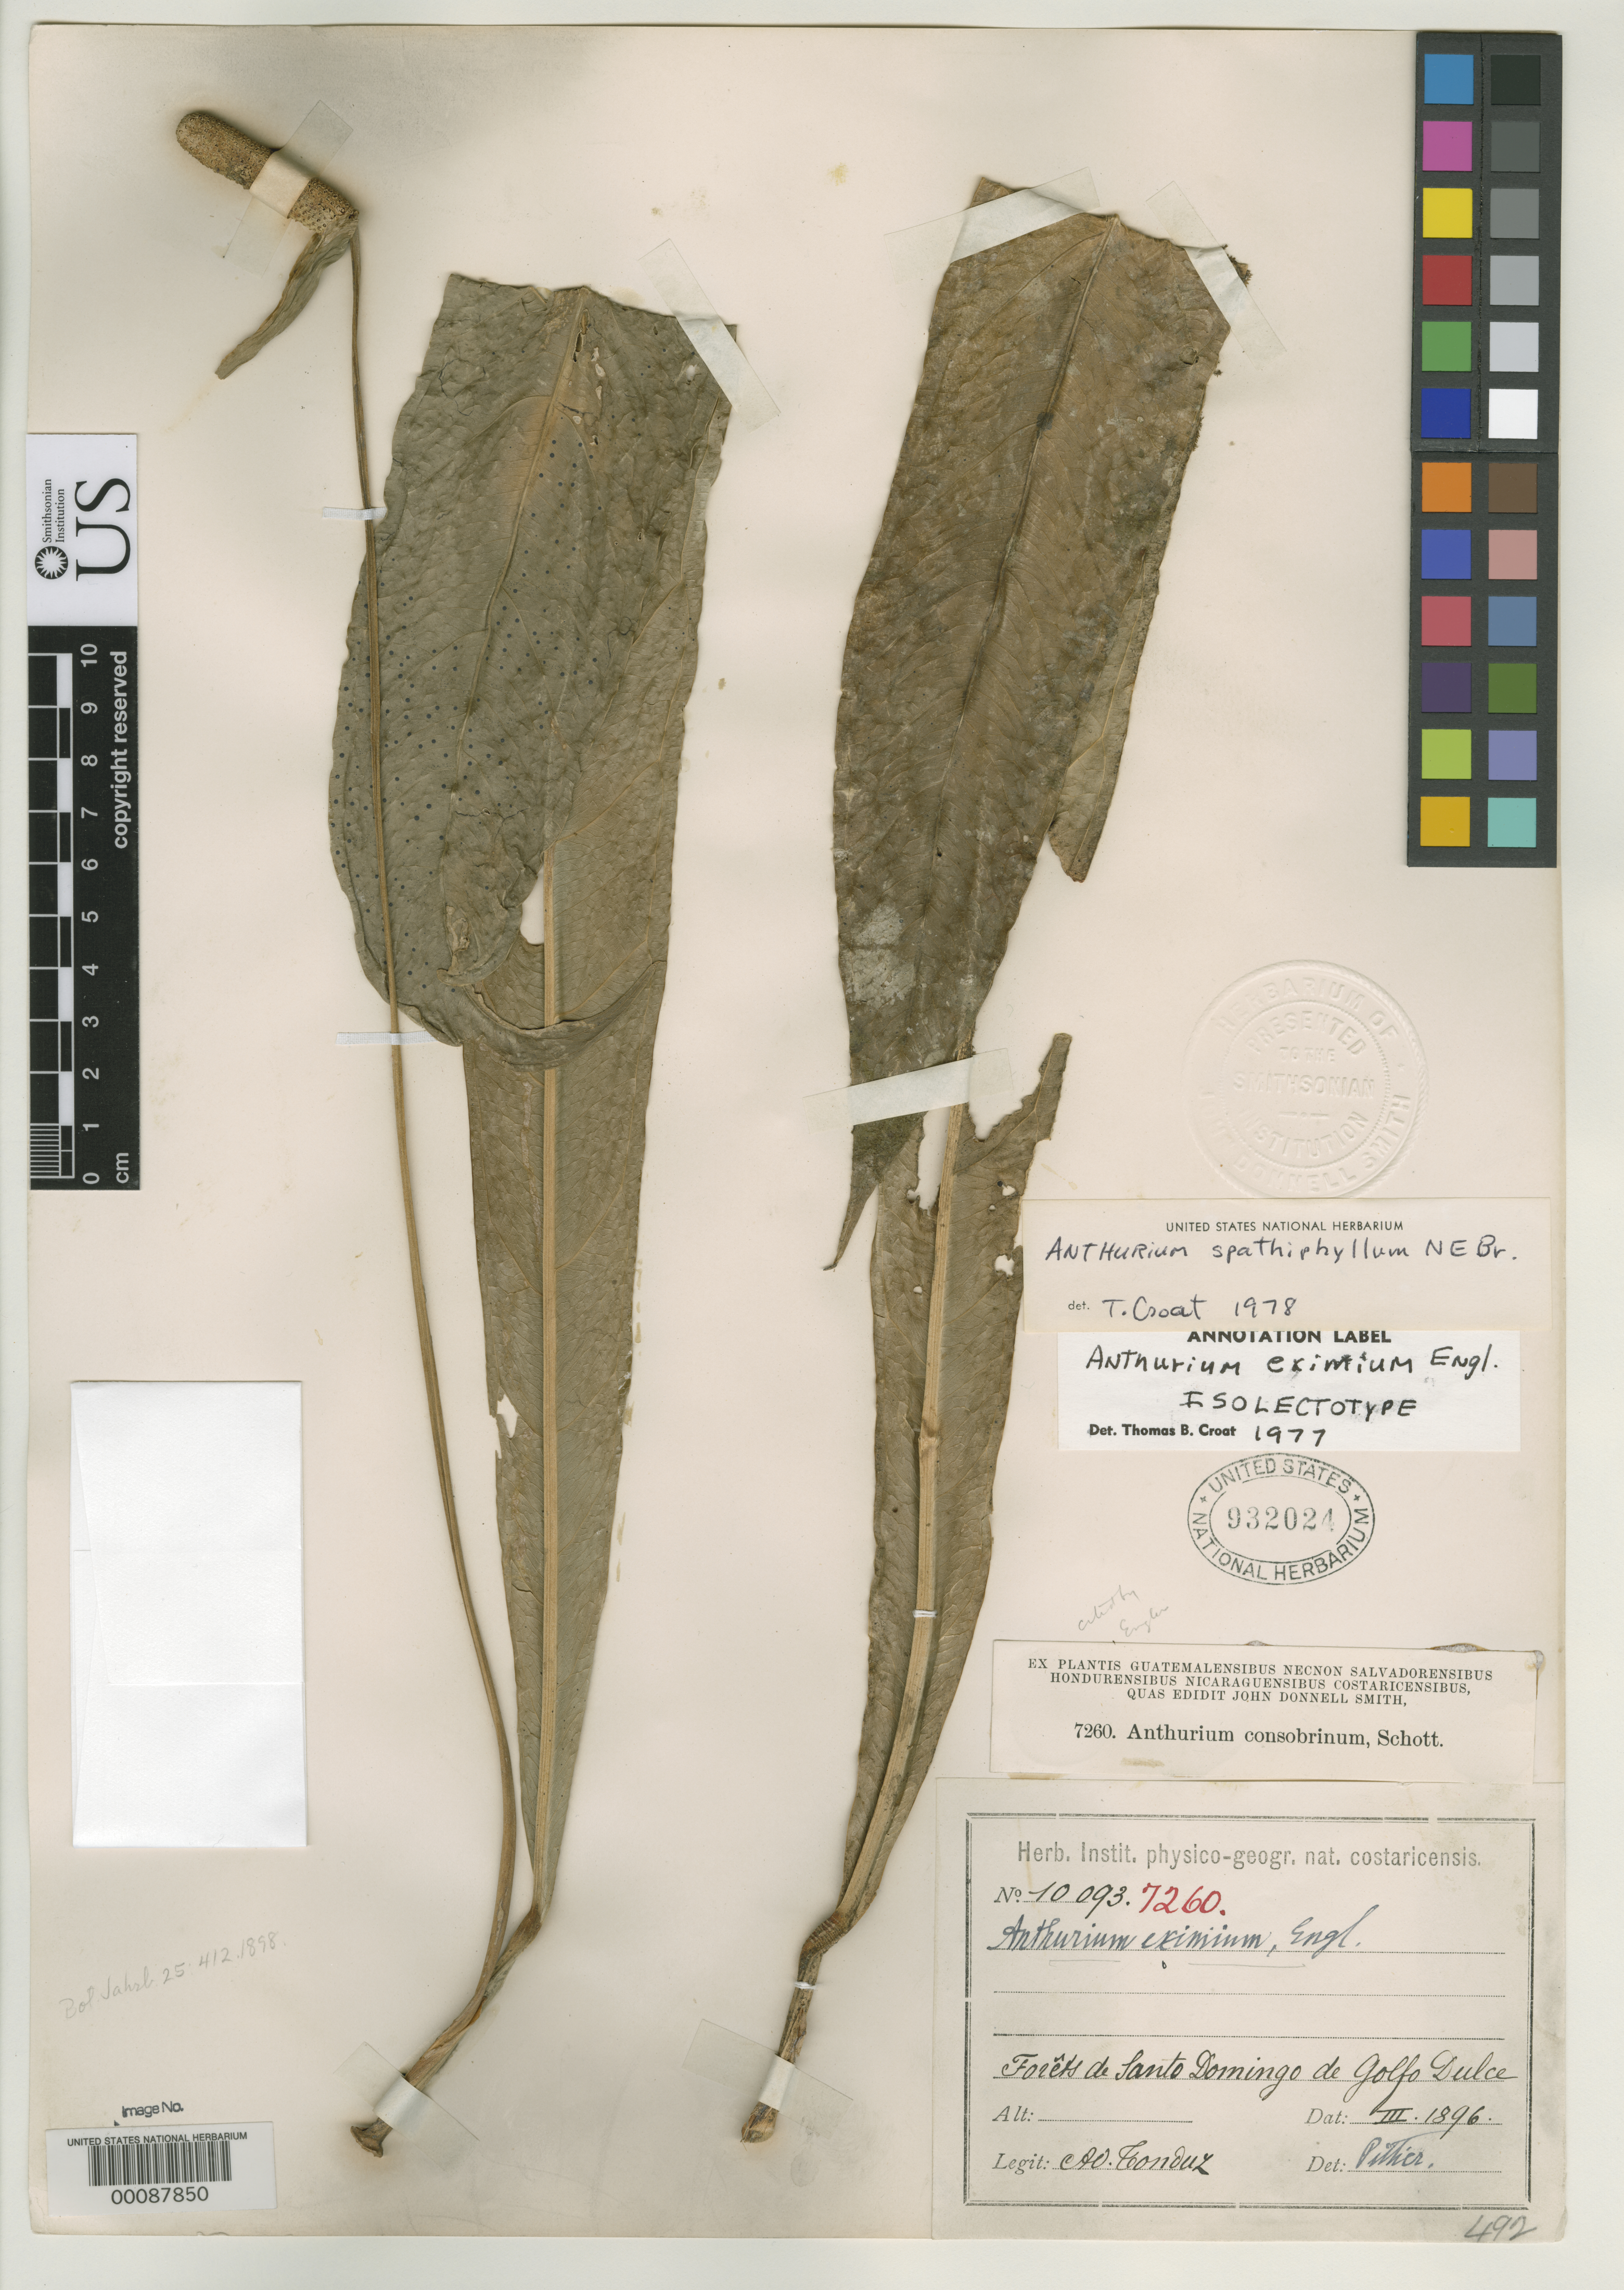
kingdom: Plantae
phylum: Tracheophyta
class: Liliopsida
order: Alismatales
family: Araceae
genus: Anthurium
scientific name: Anthurium eximium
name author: Engl.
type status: Isolectotype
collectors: A. Tonduz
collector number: Herb. Costa Rica 10093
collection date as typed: Mar 1896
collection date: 1896-03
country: Costa Rica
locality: Rainforests of Golfo Dulce, near Santo Domingo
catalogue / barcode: US 932024